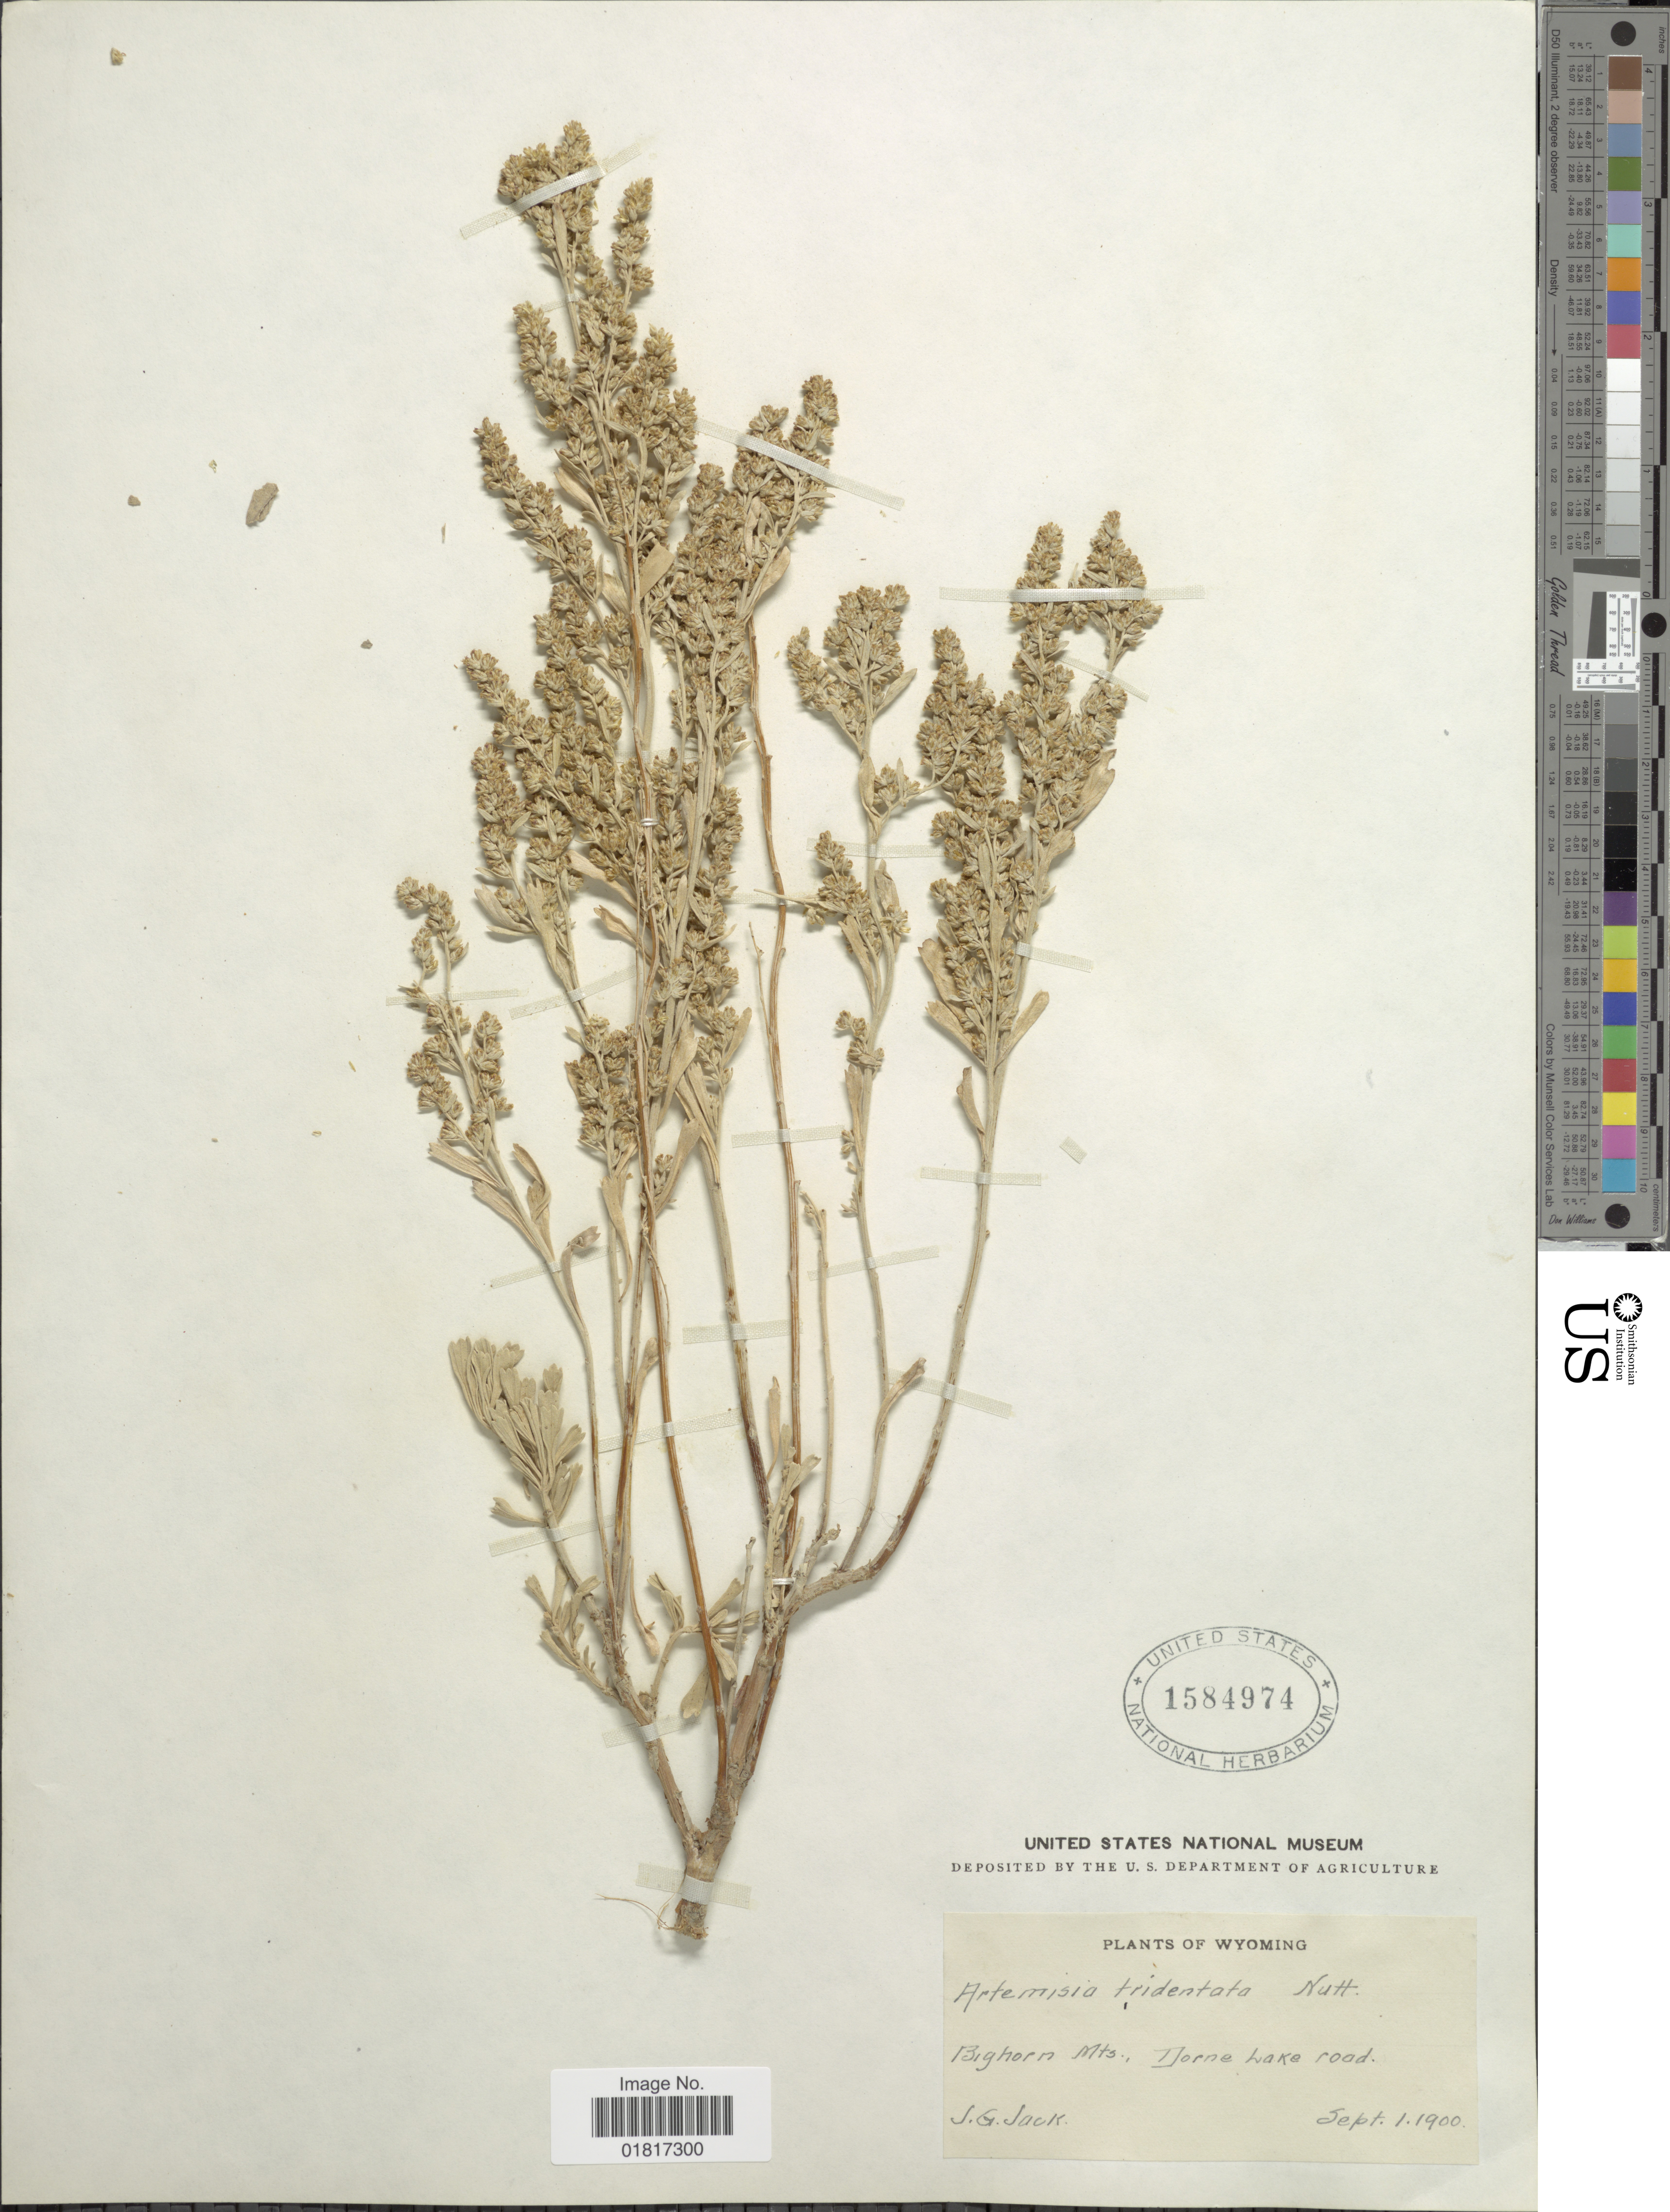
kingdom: Plantae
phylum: Tracheophyta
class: Magnoliopsida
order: Asterales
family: Asteraceae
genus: Artemisia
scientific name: Artemisia tridentata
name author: Nutt.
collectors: J. G. Jack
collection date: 1900-09-01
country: United States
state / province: Wyoming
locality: Bighorn Mts., Dorne Lake road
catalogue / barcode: US 1584974